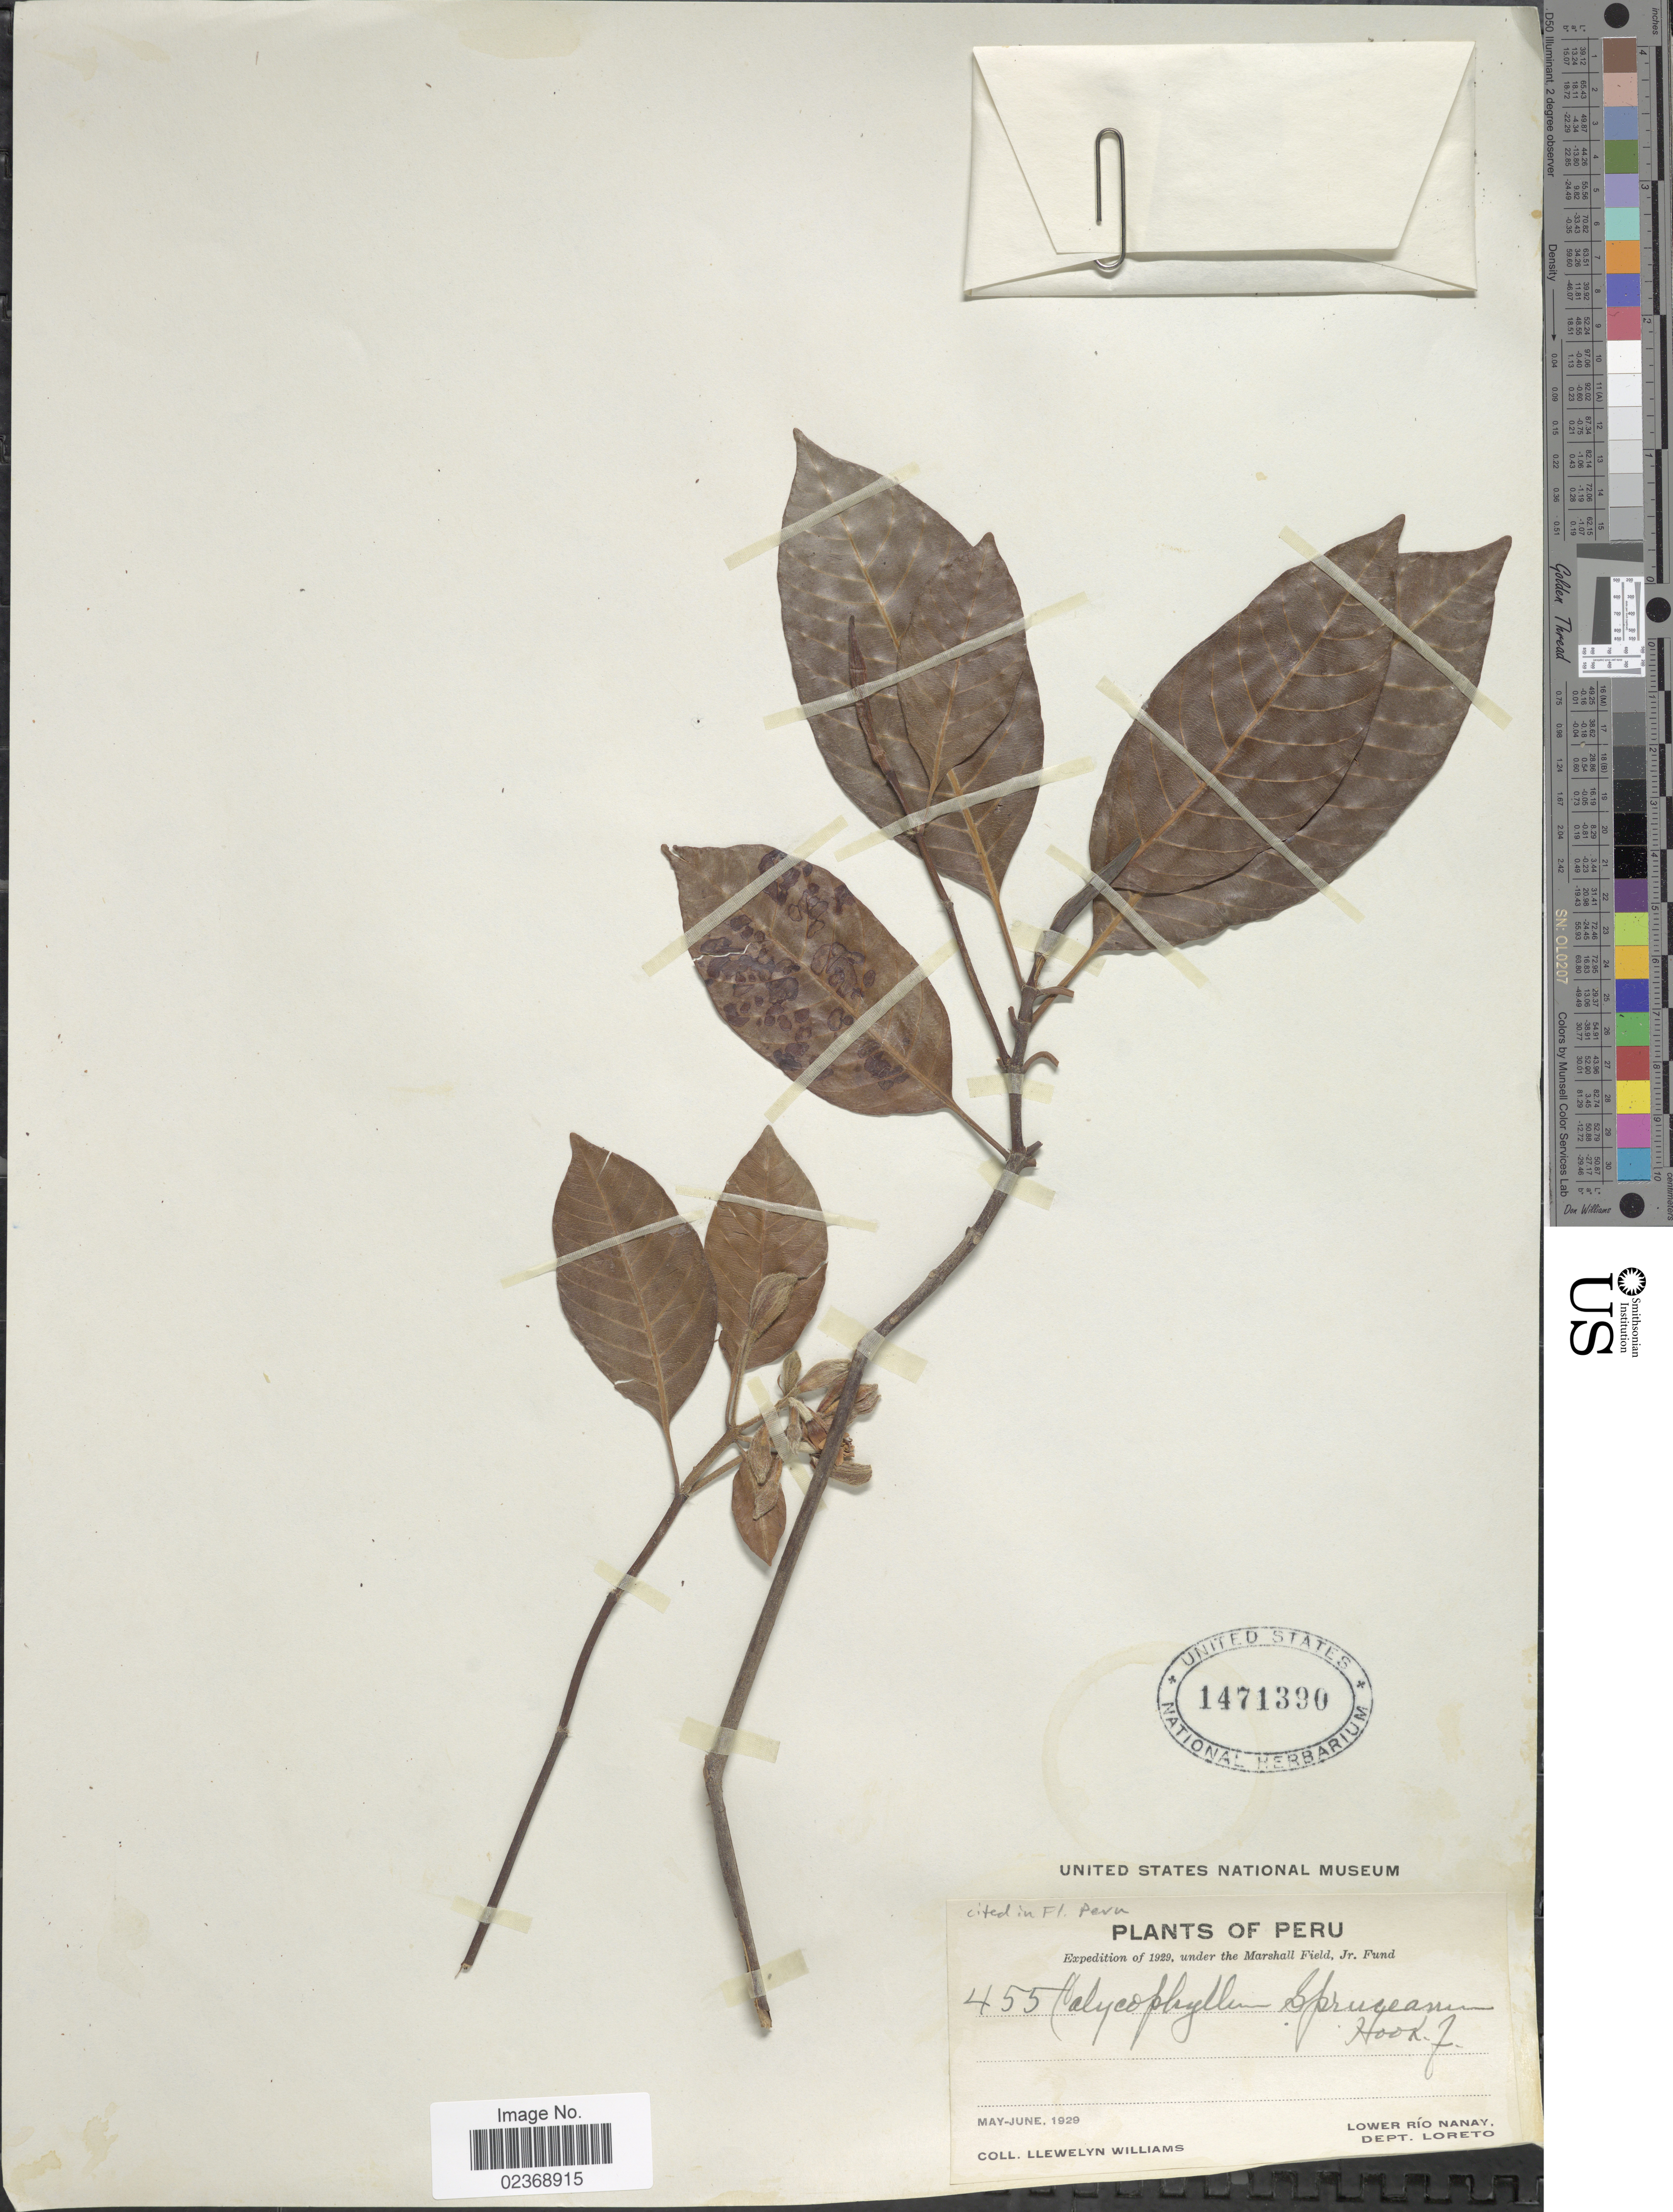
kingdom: Plantae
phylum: Tracheophyta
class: Magnoliopsida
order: Gentianales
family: Rubiaceae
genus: Calycophyllum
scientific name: Calycophyllum spruceanum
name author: (Benth.) Hook. f. ex K. Schum.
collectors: Ll. Williams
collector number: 455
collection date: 1929-05/1929-06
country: Peru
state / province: Loreto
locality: Lower Rio Nanay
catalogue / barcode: US 1471390